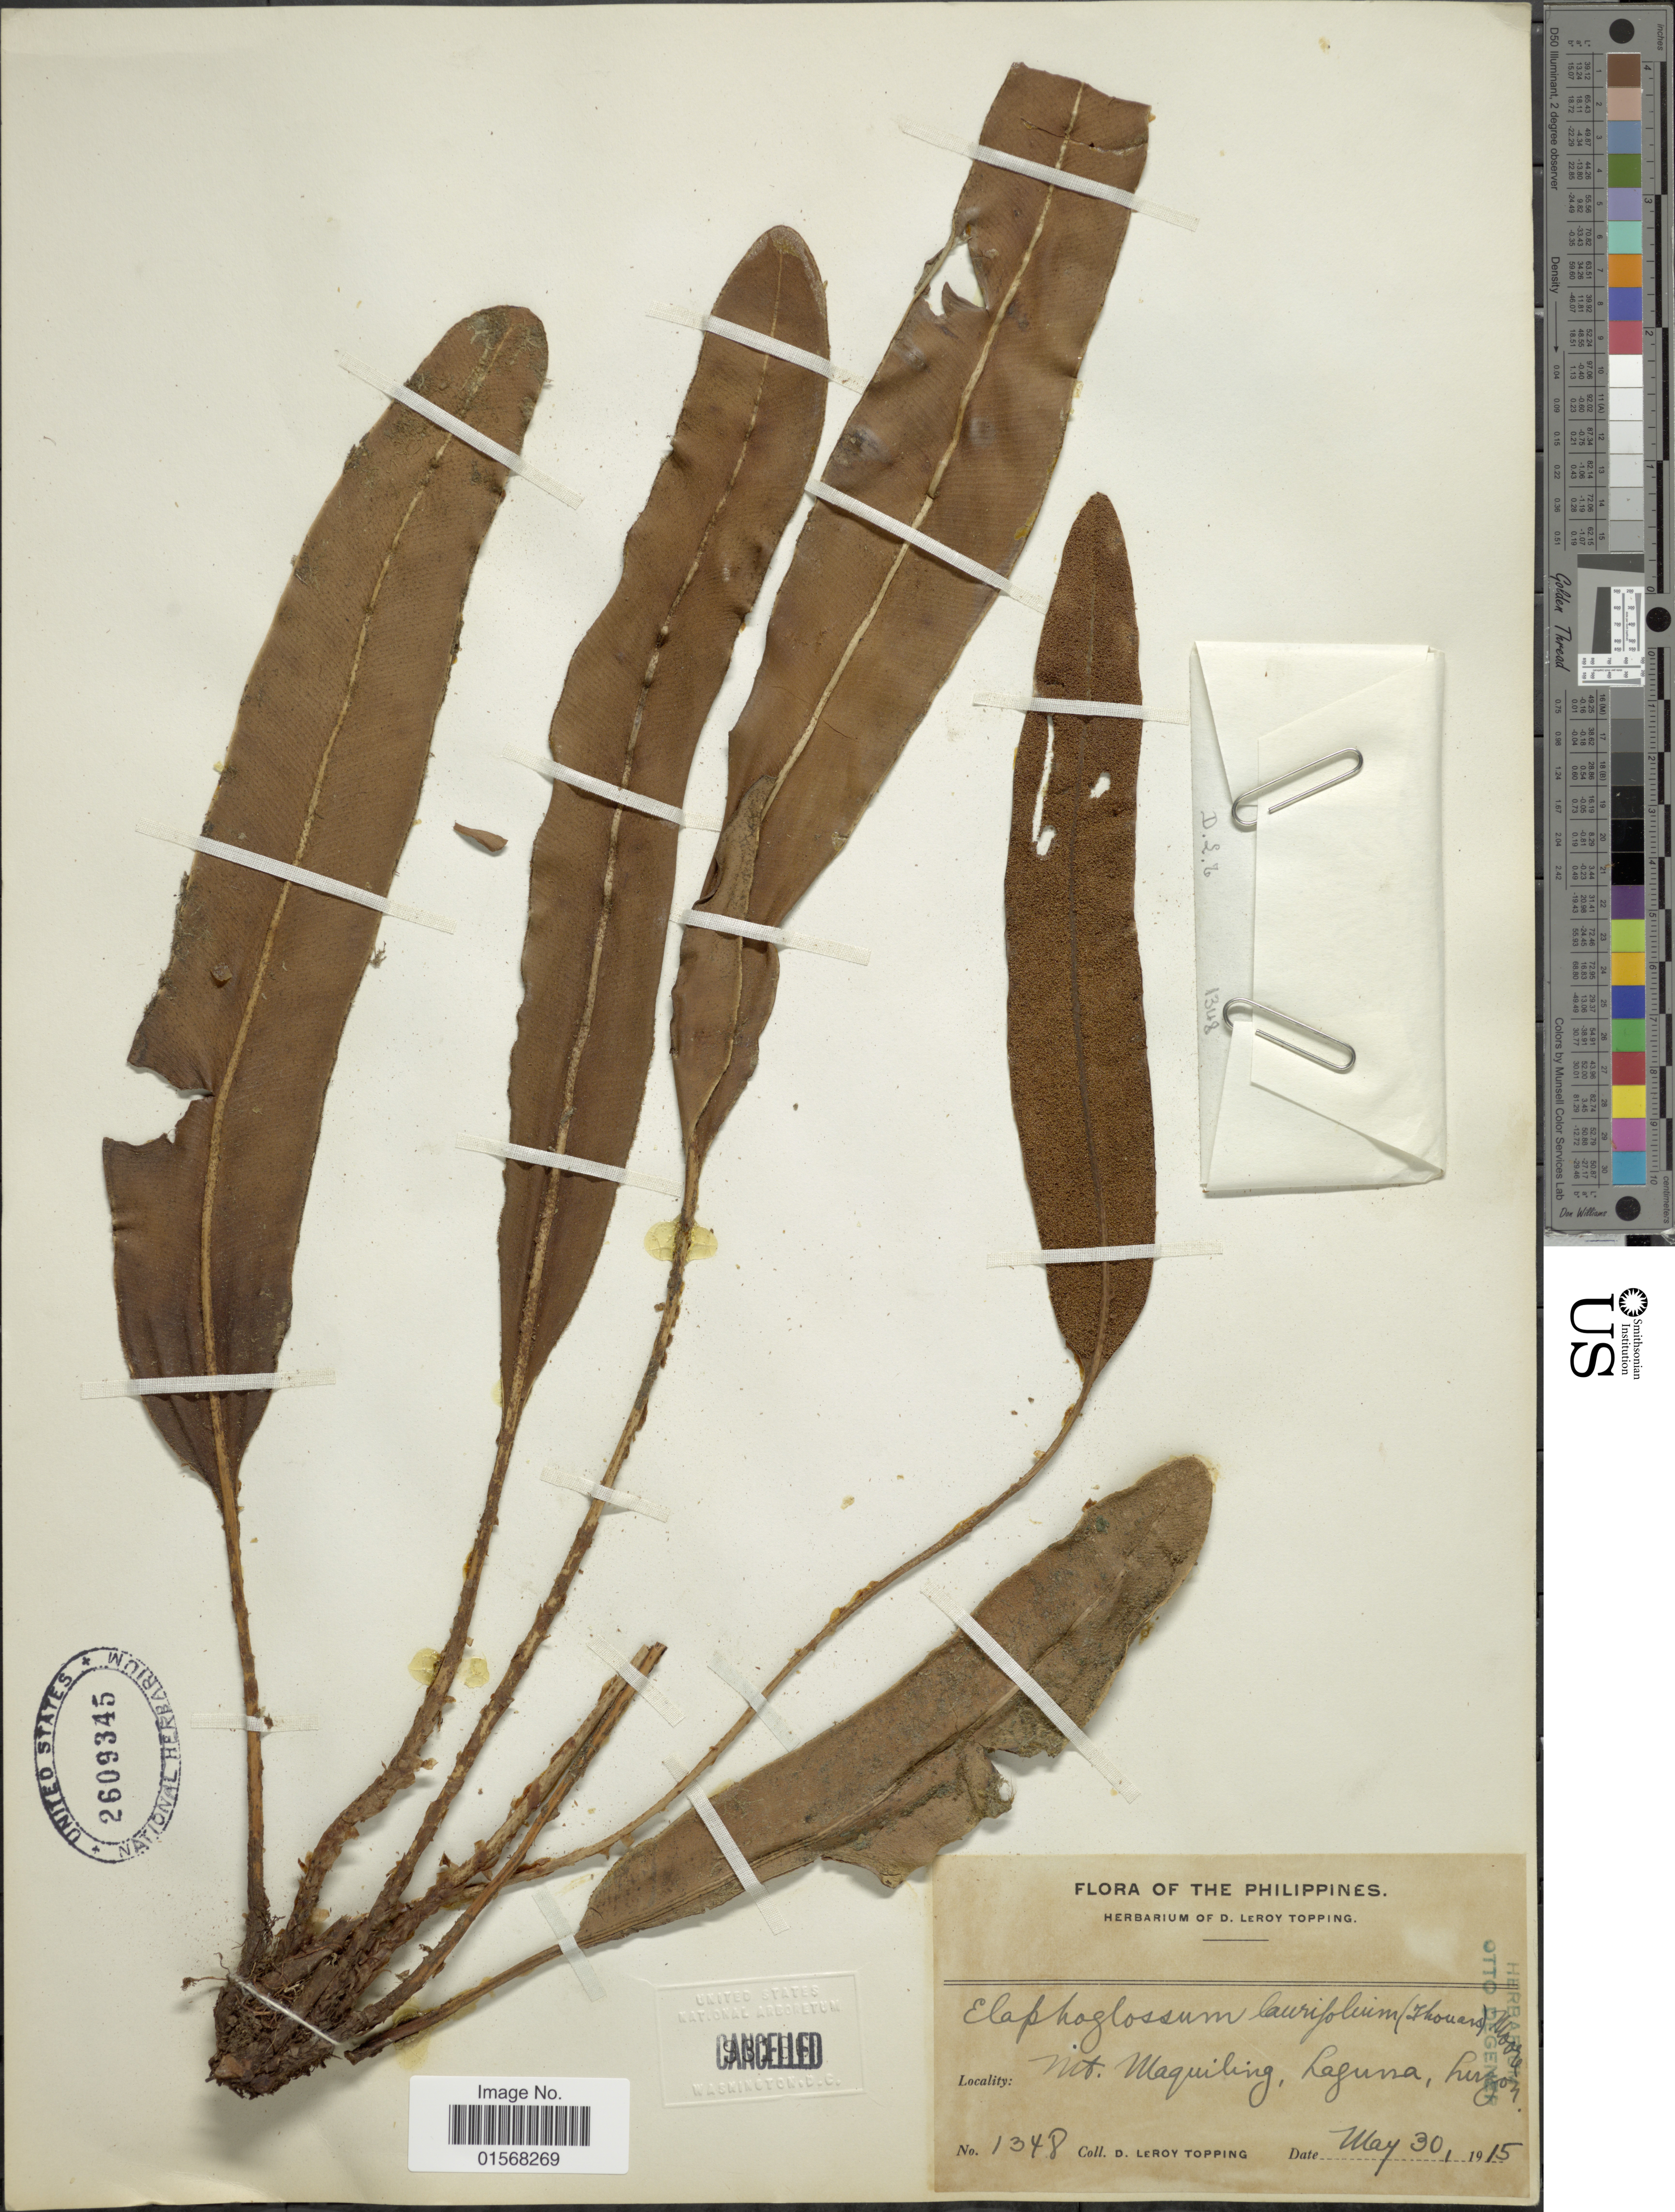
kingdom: Plantae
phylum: Tracheophyta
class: Polypodiopsida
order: Polypodiales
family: Dryopteridaceae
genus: Elaphoglossum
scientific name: Elaphoglossum laurifolium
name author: (A. Thouars) T. Moore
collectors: D. L. Topping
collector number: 1348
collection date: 1915-05-30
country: Philippines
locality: Mt. Maquiling, Laguna, Luzon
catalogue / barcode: US 2609345